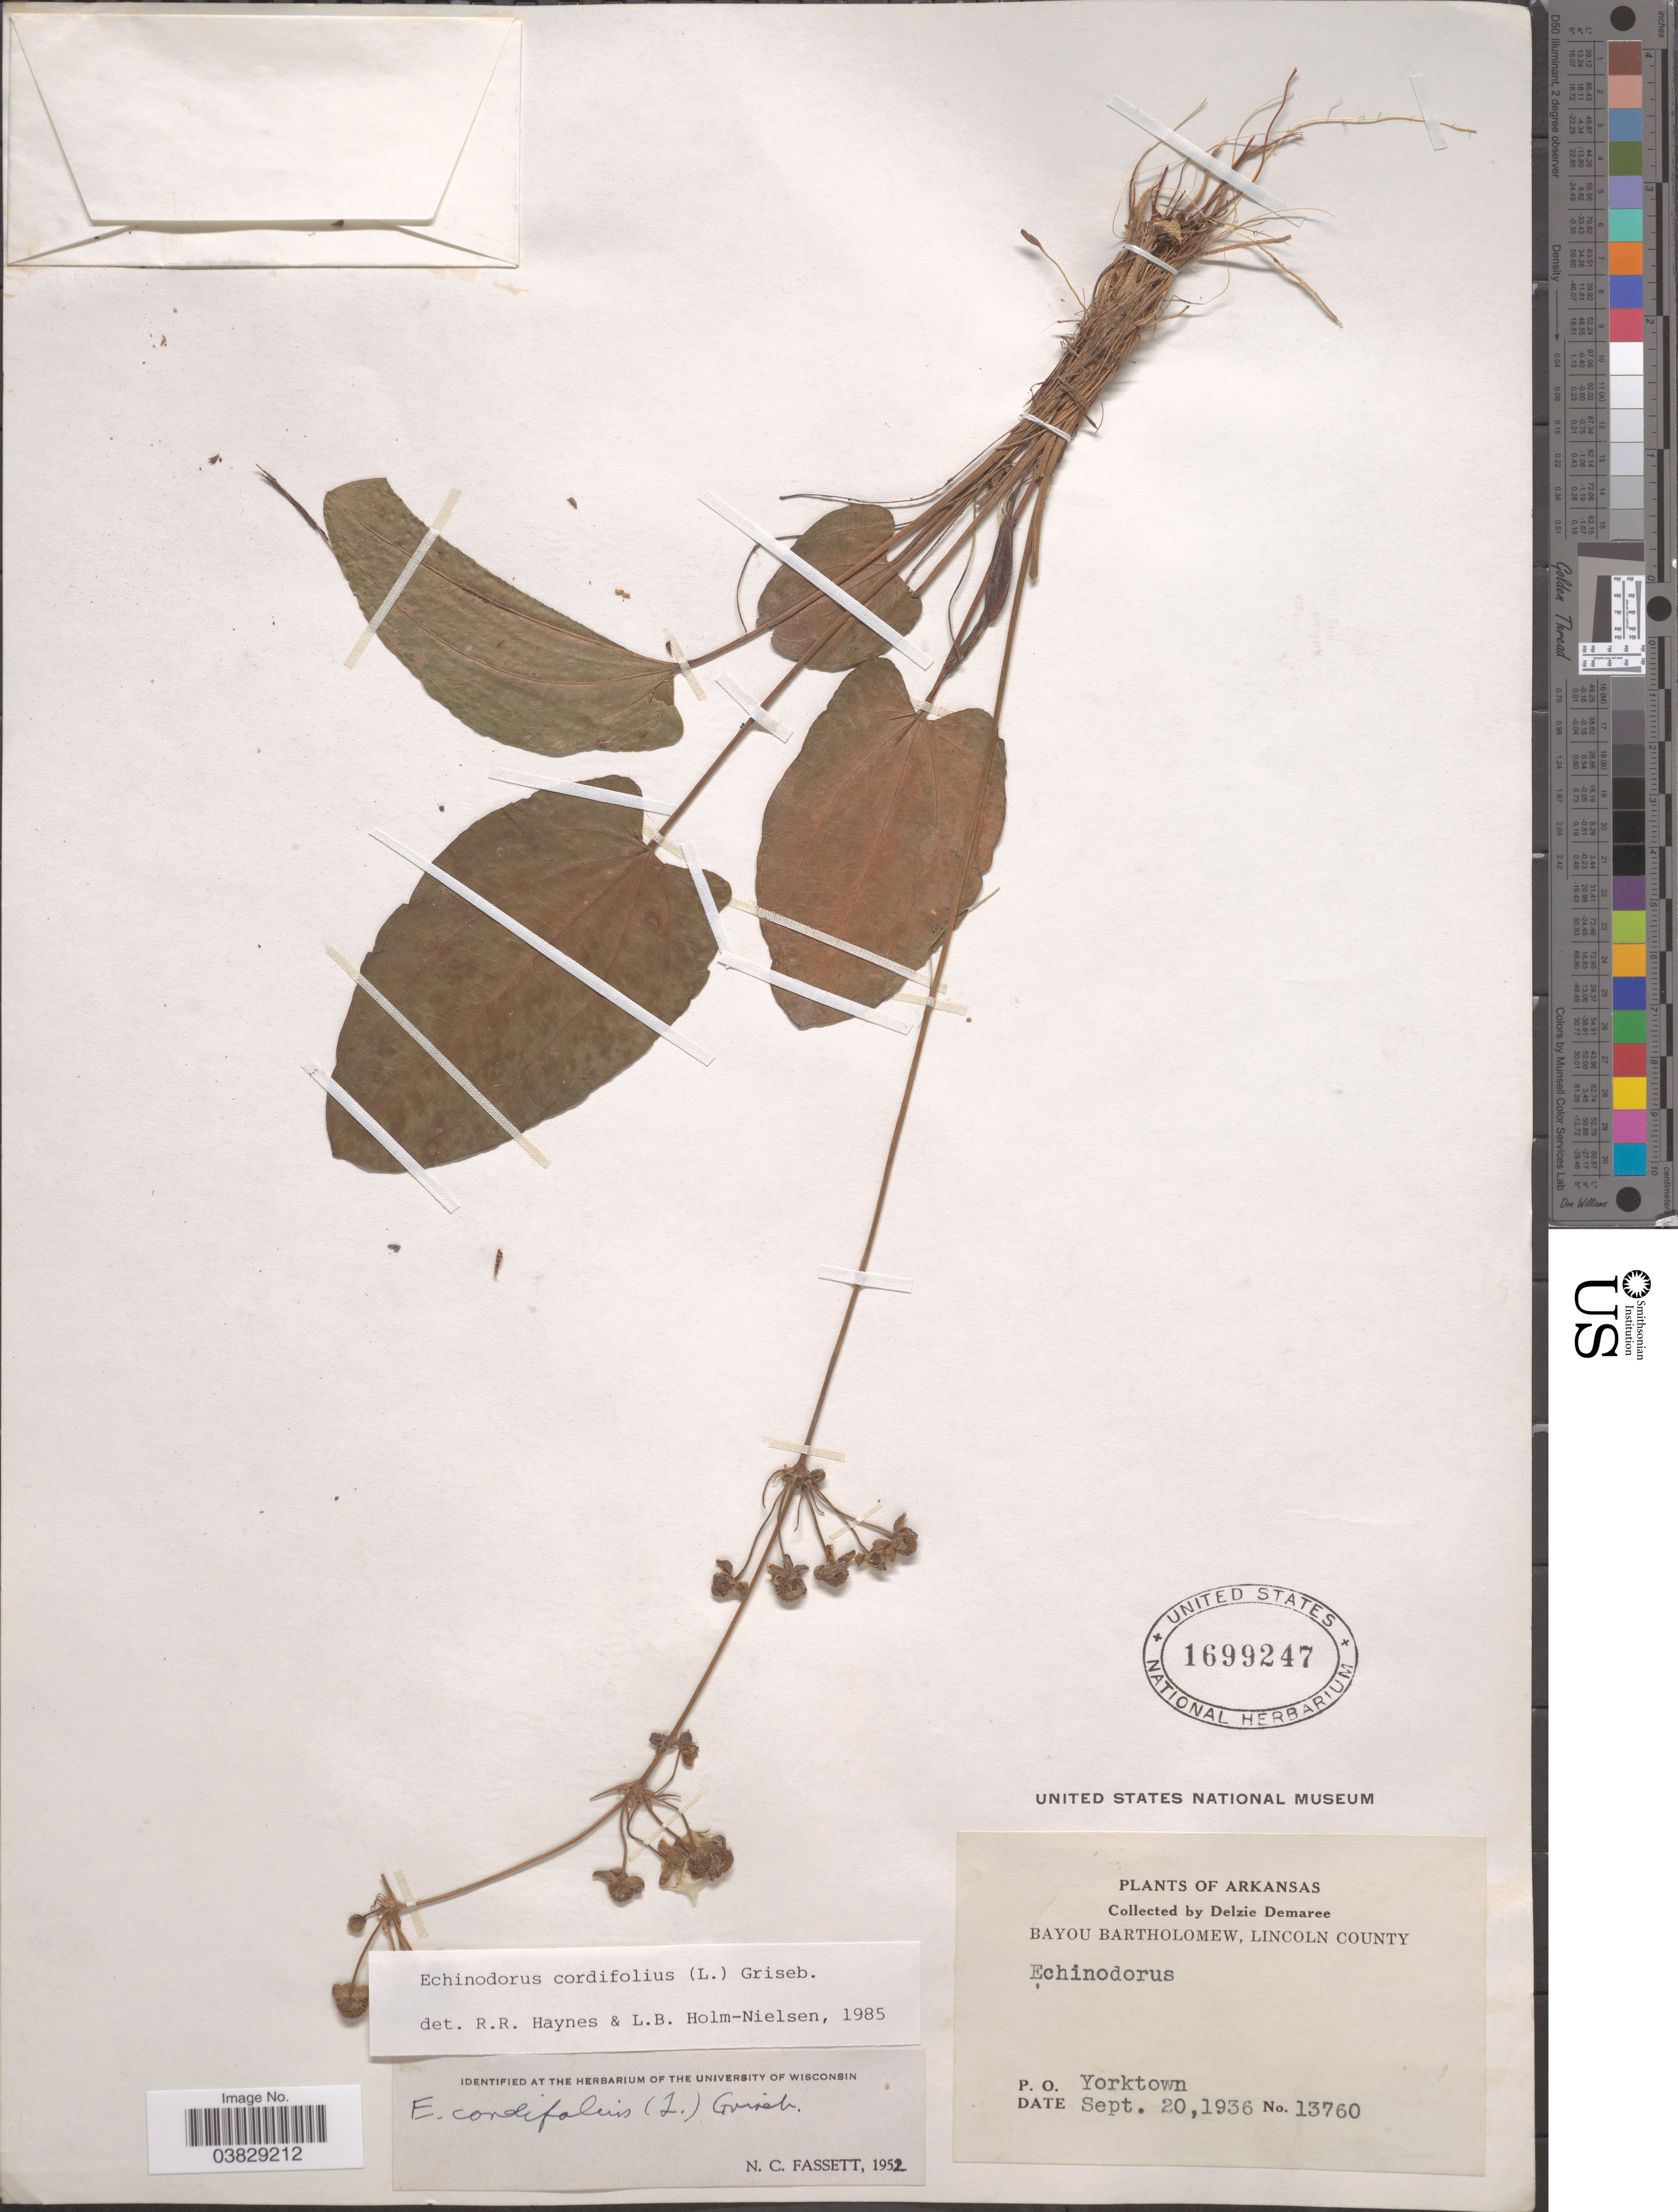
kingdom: Plantae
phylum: Tracheophyta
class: Liliopsida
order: Alismatales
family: Alismataceae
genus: Echinodorus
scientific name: Echinodorus cordifolius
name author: (L.) Griseb.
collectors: D. Demaree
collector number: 13760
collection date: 1936-09-20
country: United States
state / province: Arkansas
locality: Bayou Bartholomew, Lincoln County. P.O. Yorktown.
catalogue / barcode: US 1699247